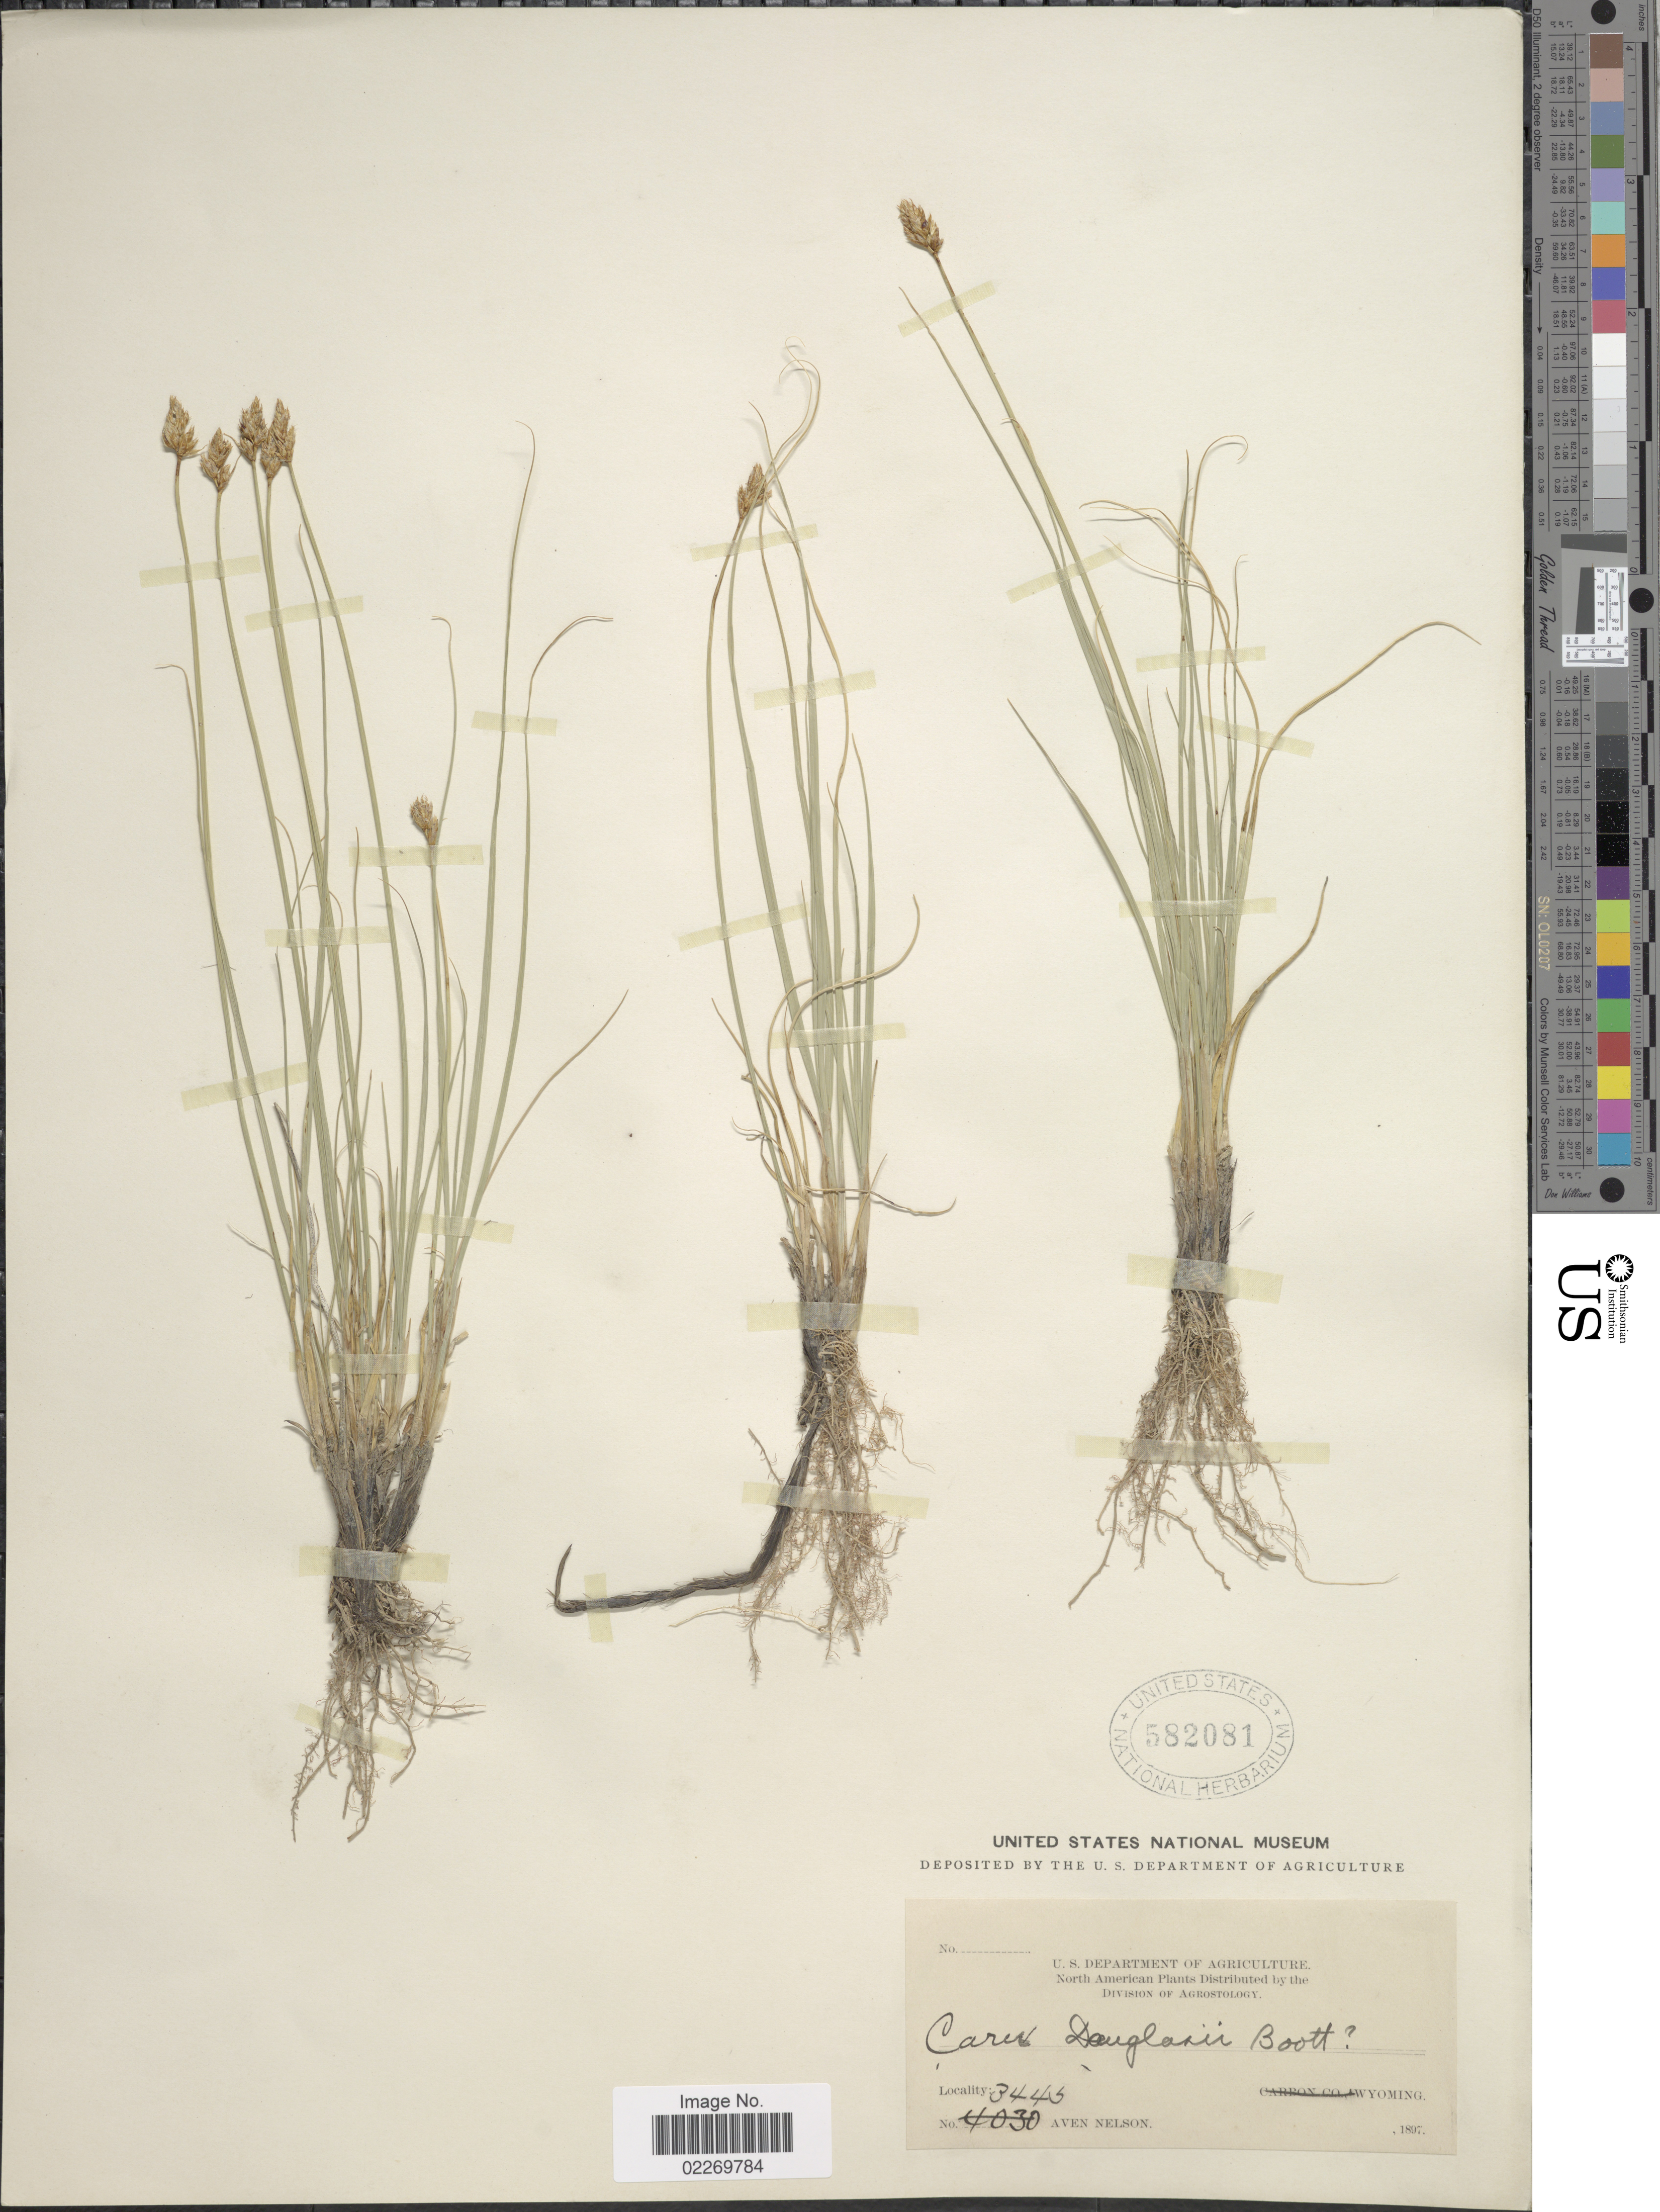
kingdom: Plantae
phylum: Tracheophyta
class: Liliopsida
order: Poales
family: Cyperaceae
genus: Carex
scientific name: Carex eleocharis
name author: L.H. Bailey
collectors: A. Nelson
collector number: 3445*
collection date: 1897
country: United States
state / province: Wyoming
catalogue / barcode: US 582081